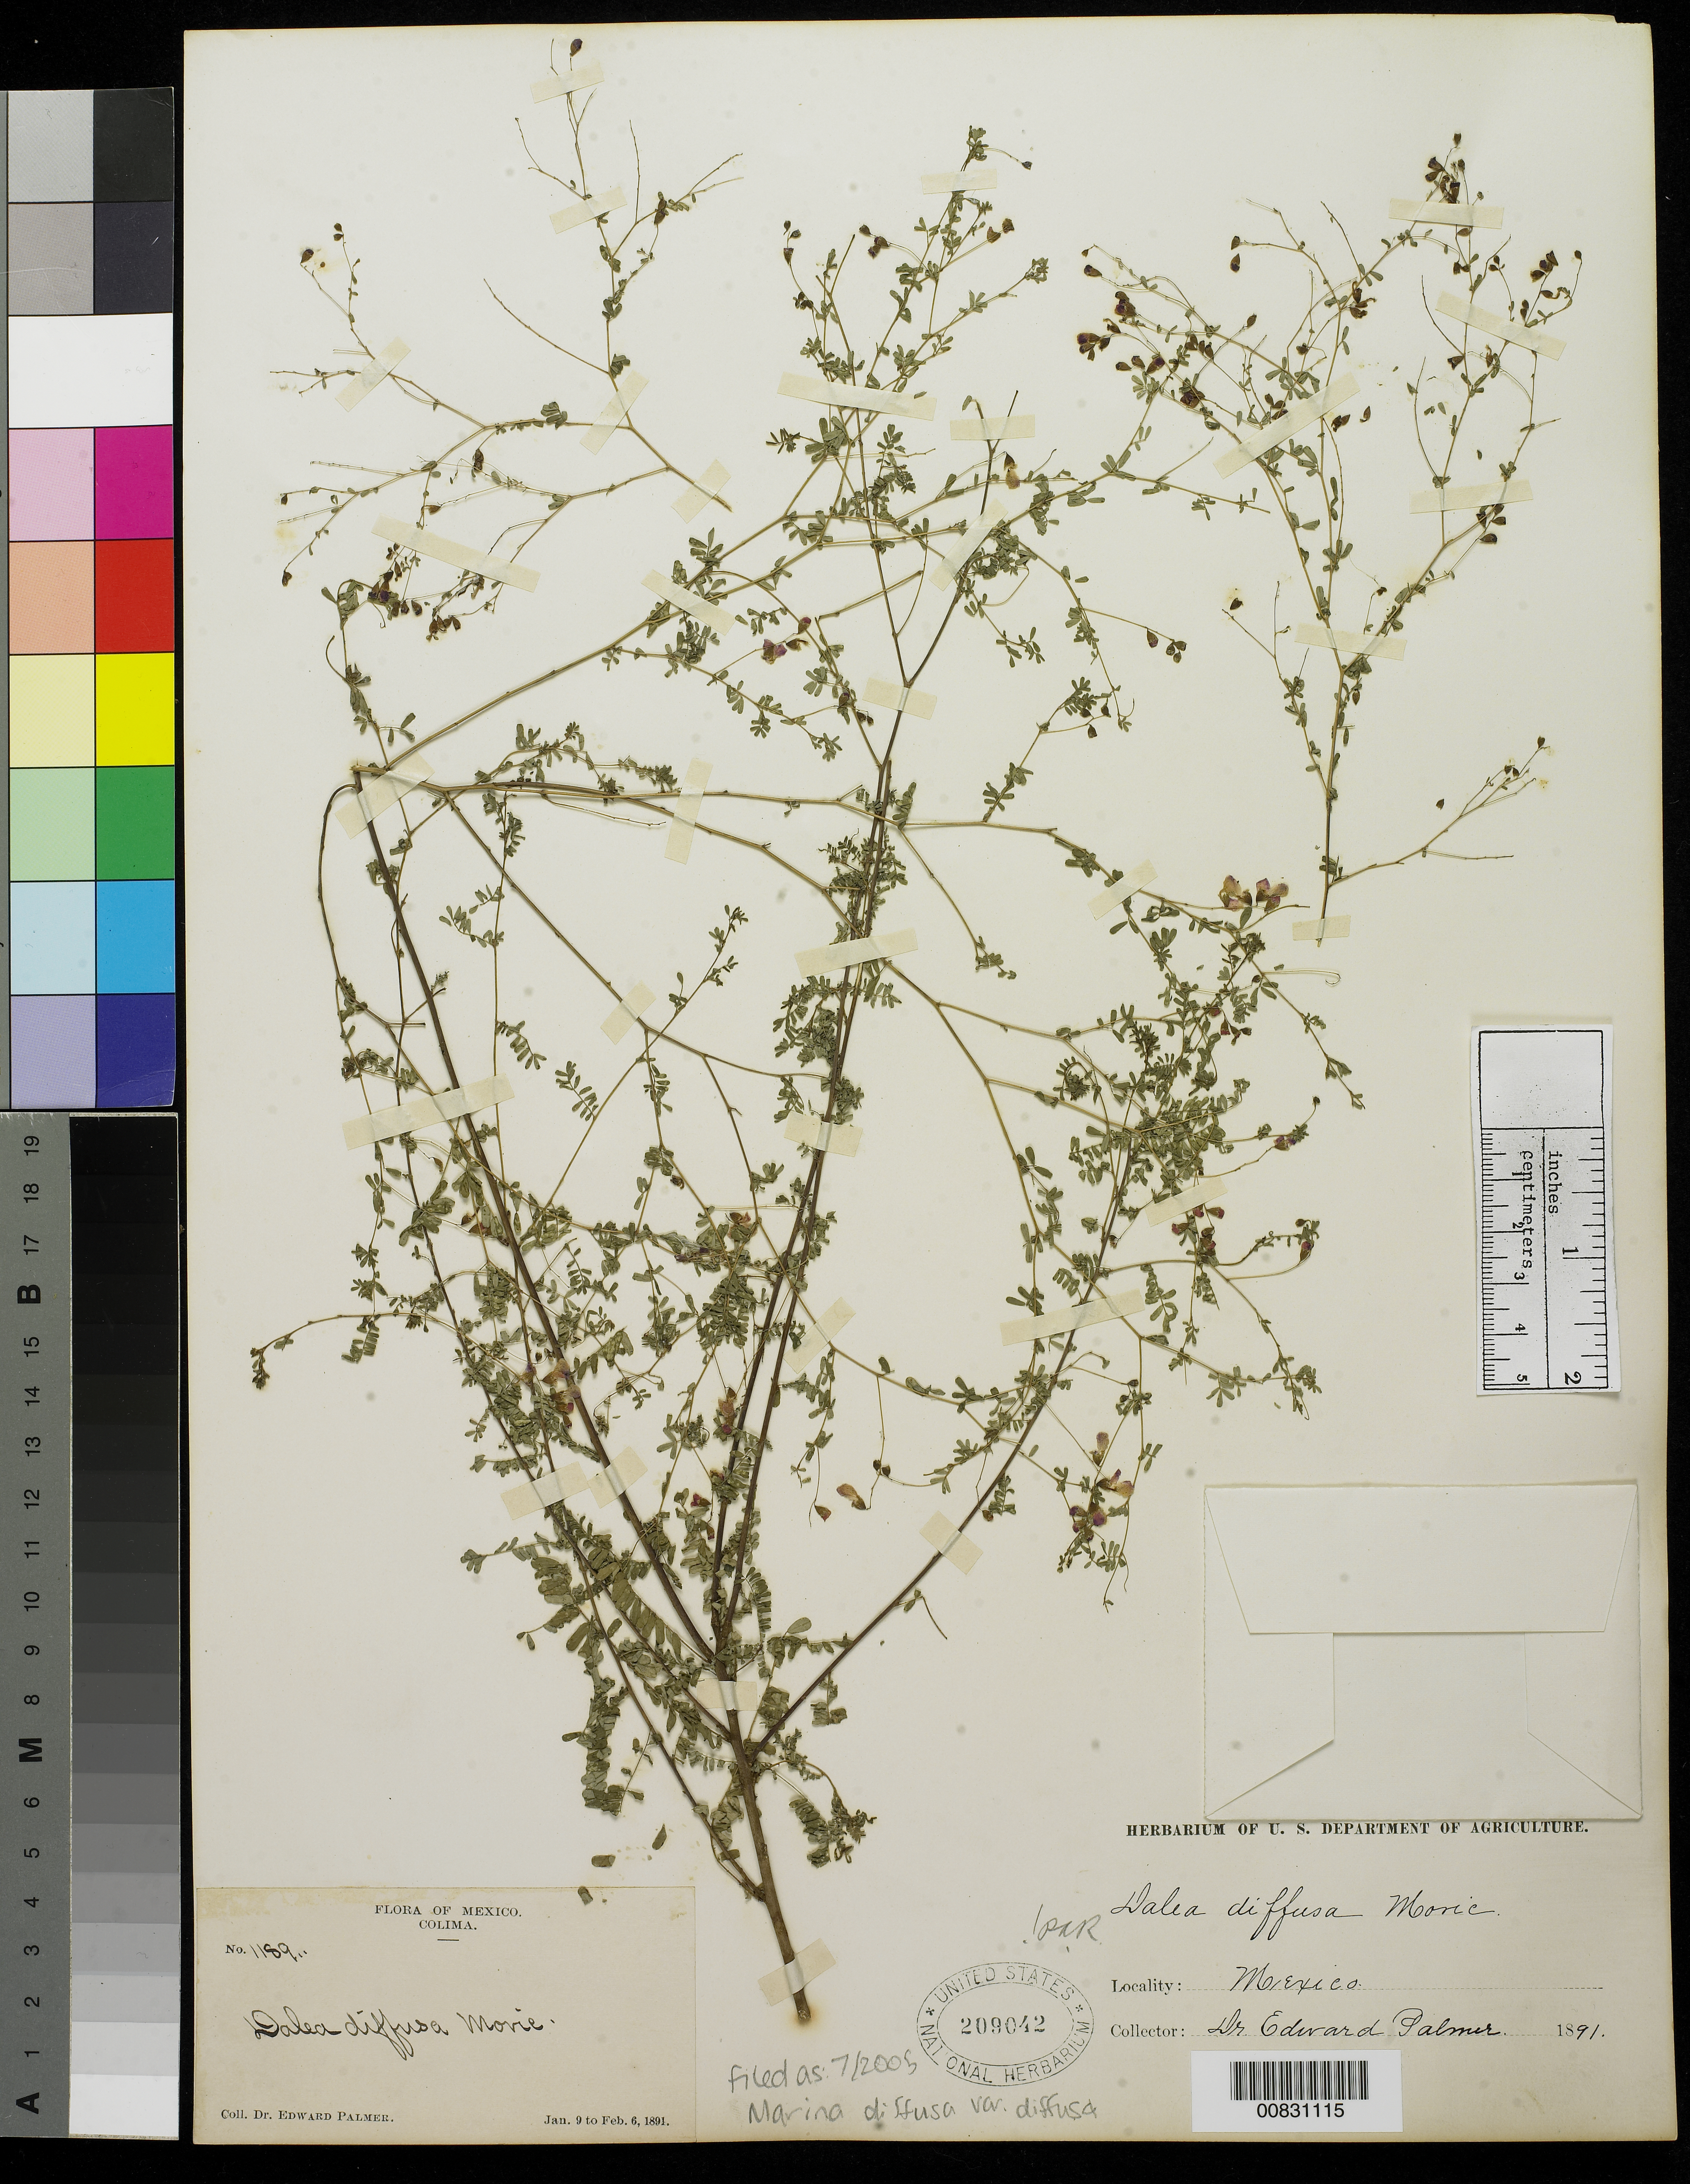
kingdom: Plantae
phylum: Tracheophyta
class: Magnoliopsida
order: Fabales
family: Fabaceae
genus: Marina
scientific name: Marina diffusa var. diffusa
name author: (Moric.) Barneby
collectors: E. Palmer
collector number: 1189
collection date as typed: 09 Jan 1891 to 06 Feb 1891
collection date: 1891-01-09/1891-02-06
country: Mexico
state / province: Colima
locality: Colima.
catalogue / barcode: US 209042